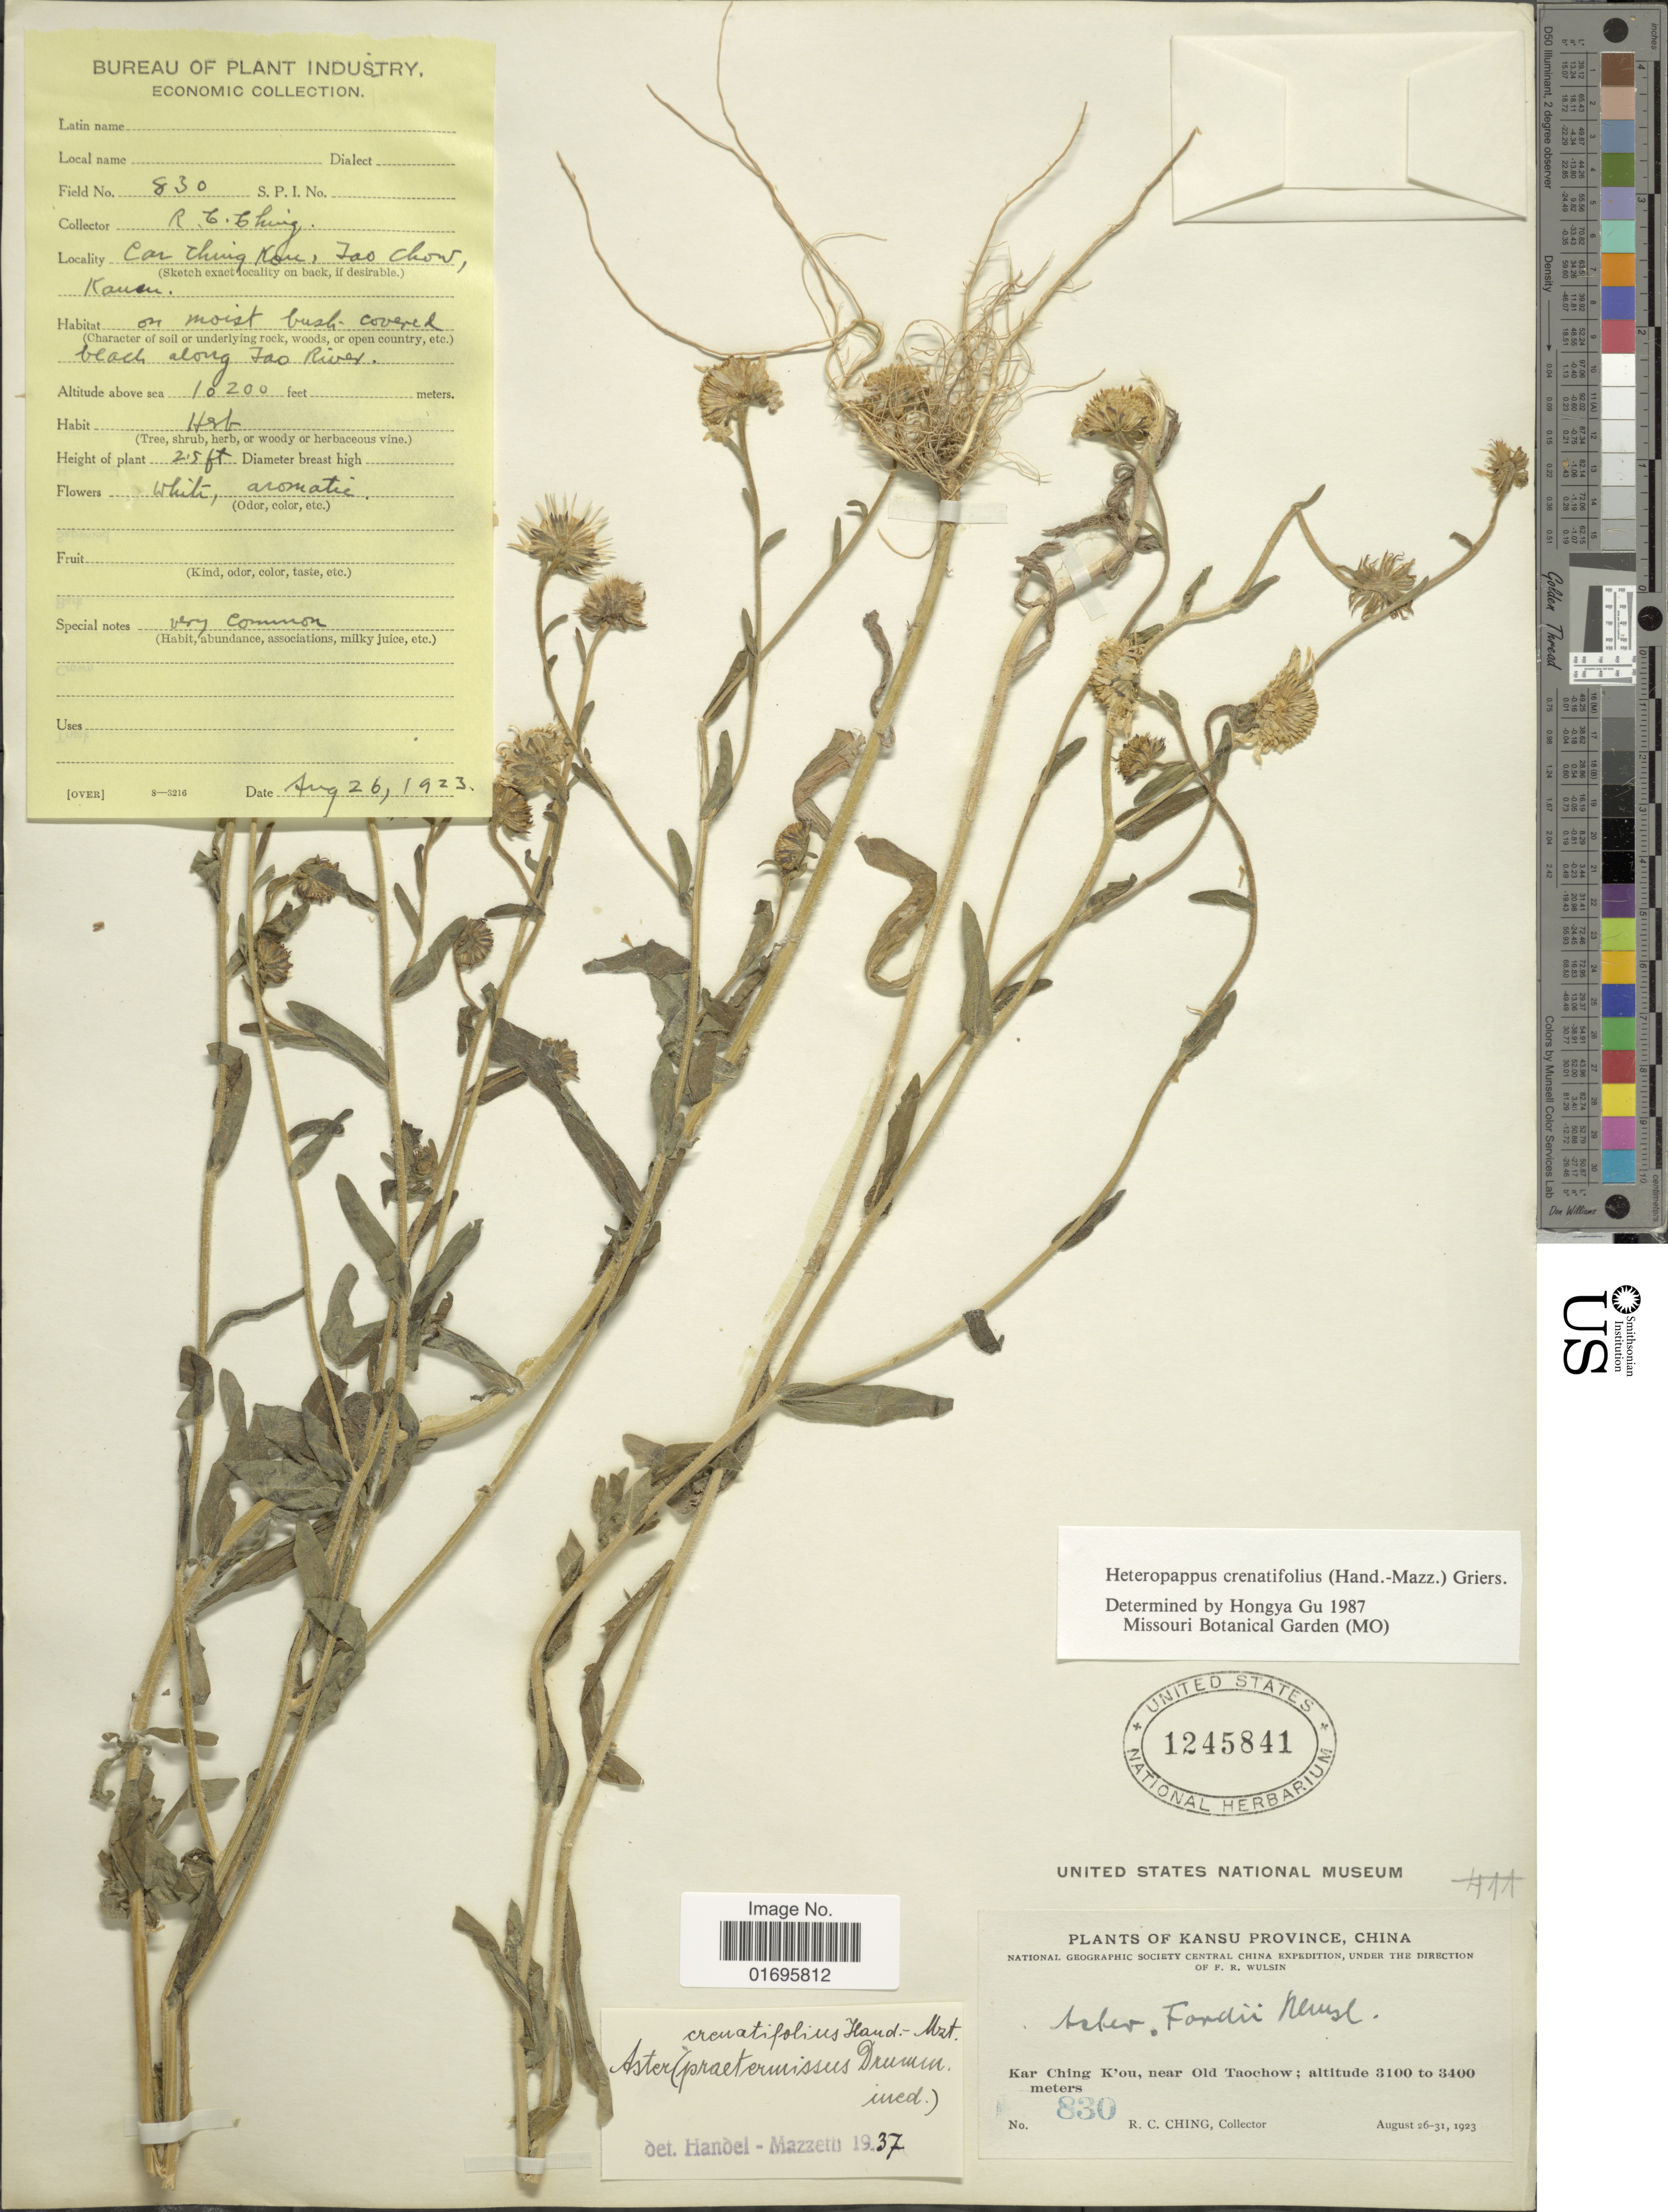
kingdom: Plantae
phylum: Tracheophyta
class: Magnoliopsida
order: Asterales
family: Asteraceae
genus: Heteropappus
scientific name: Heteropappus crenatifolius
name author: (Hand.-Mazz.) Grierson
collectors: R. C. Ching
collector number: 830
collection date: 1923-08-26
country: China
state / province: Gansu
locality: Kansu Province. Kar Ching K'ou, near Ol Taochow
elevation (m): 3109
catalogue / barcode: US 1245841